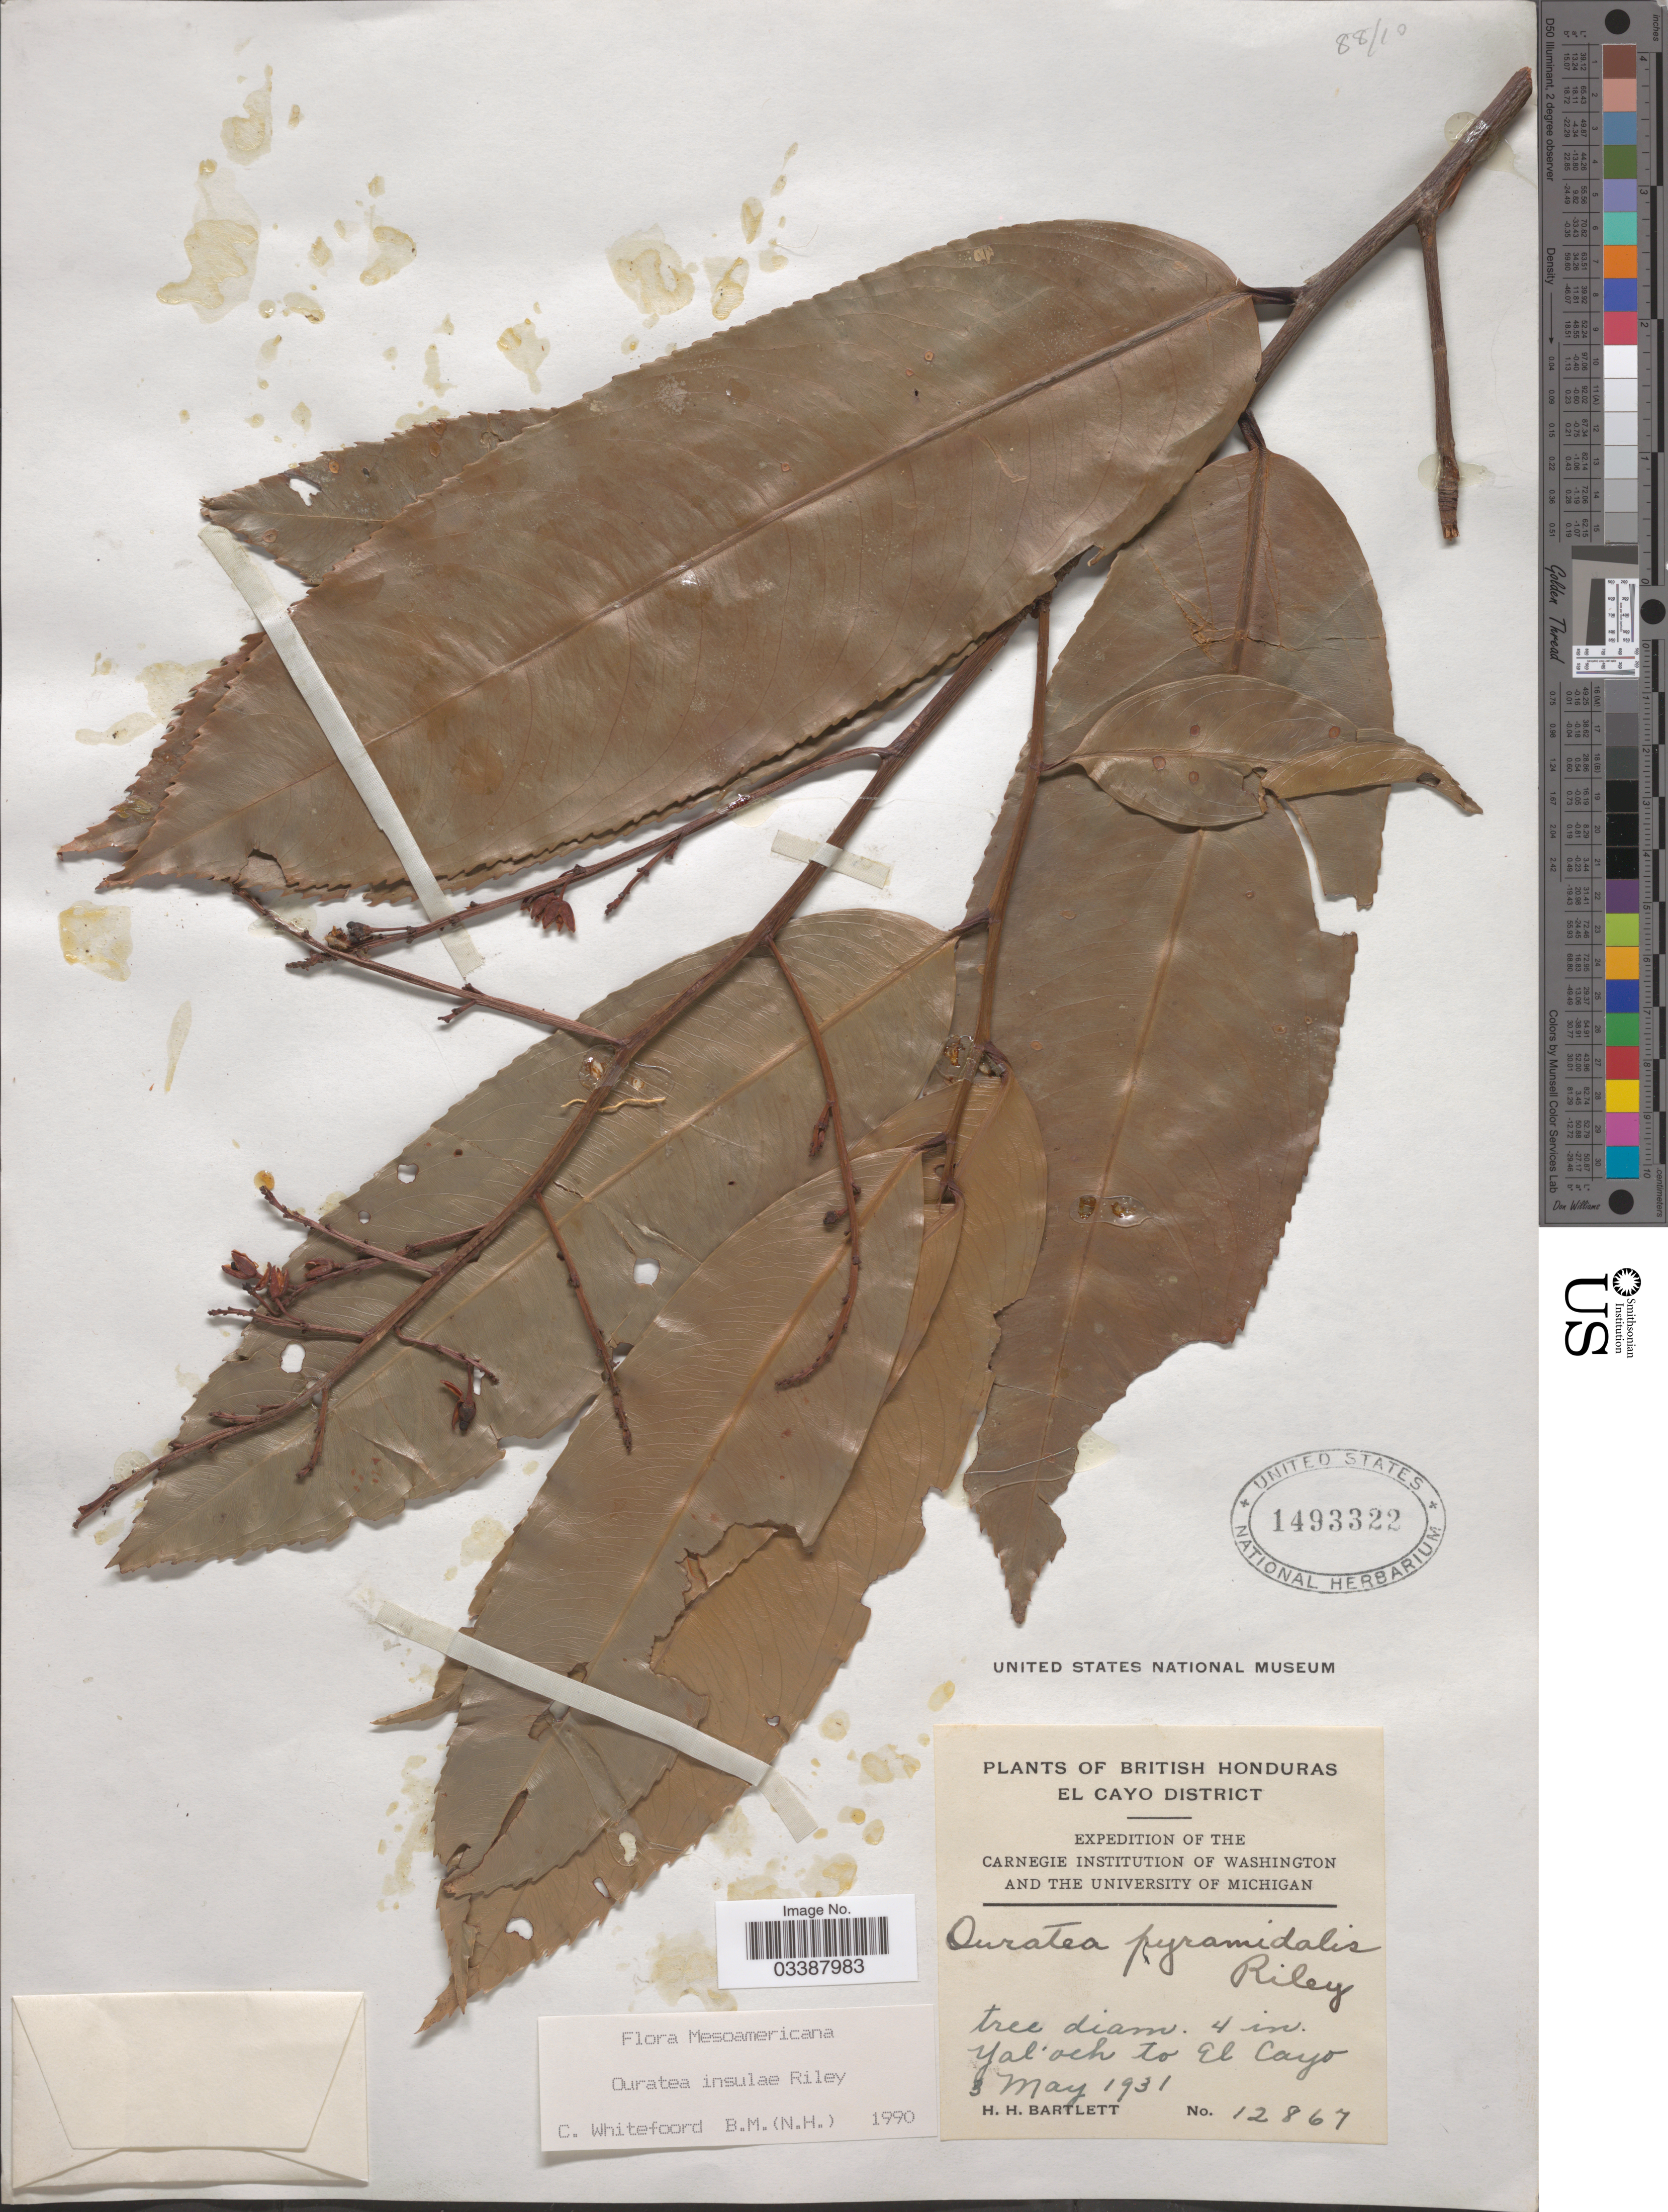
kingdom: Plantae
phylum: Tracheophyta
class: Magnoliopsida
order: Malpighiales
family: Ochnaceae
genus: Ouratea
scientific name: Ouratea insulae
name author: L. Riley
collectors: H. H. Bartlett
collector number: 12867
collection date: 1931-05-03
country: Belize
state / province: Cayo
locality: British Honduras. El Cayo District. Yal'och to El Cayo.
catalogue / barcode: US 1493322